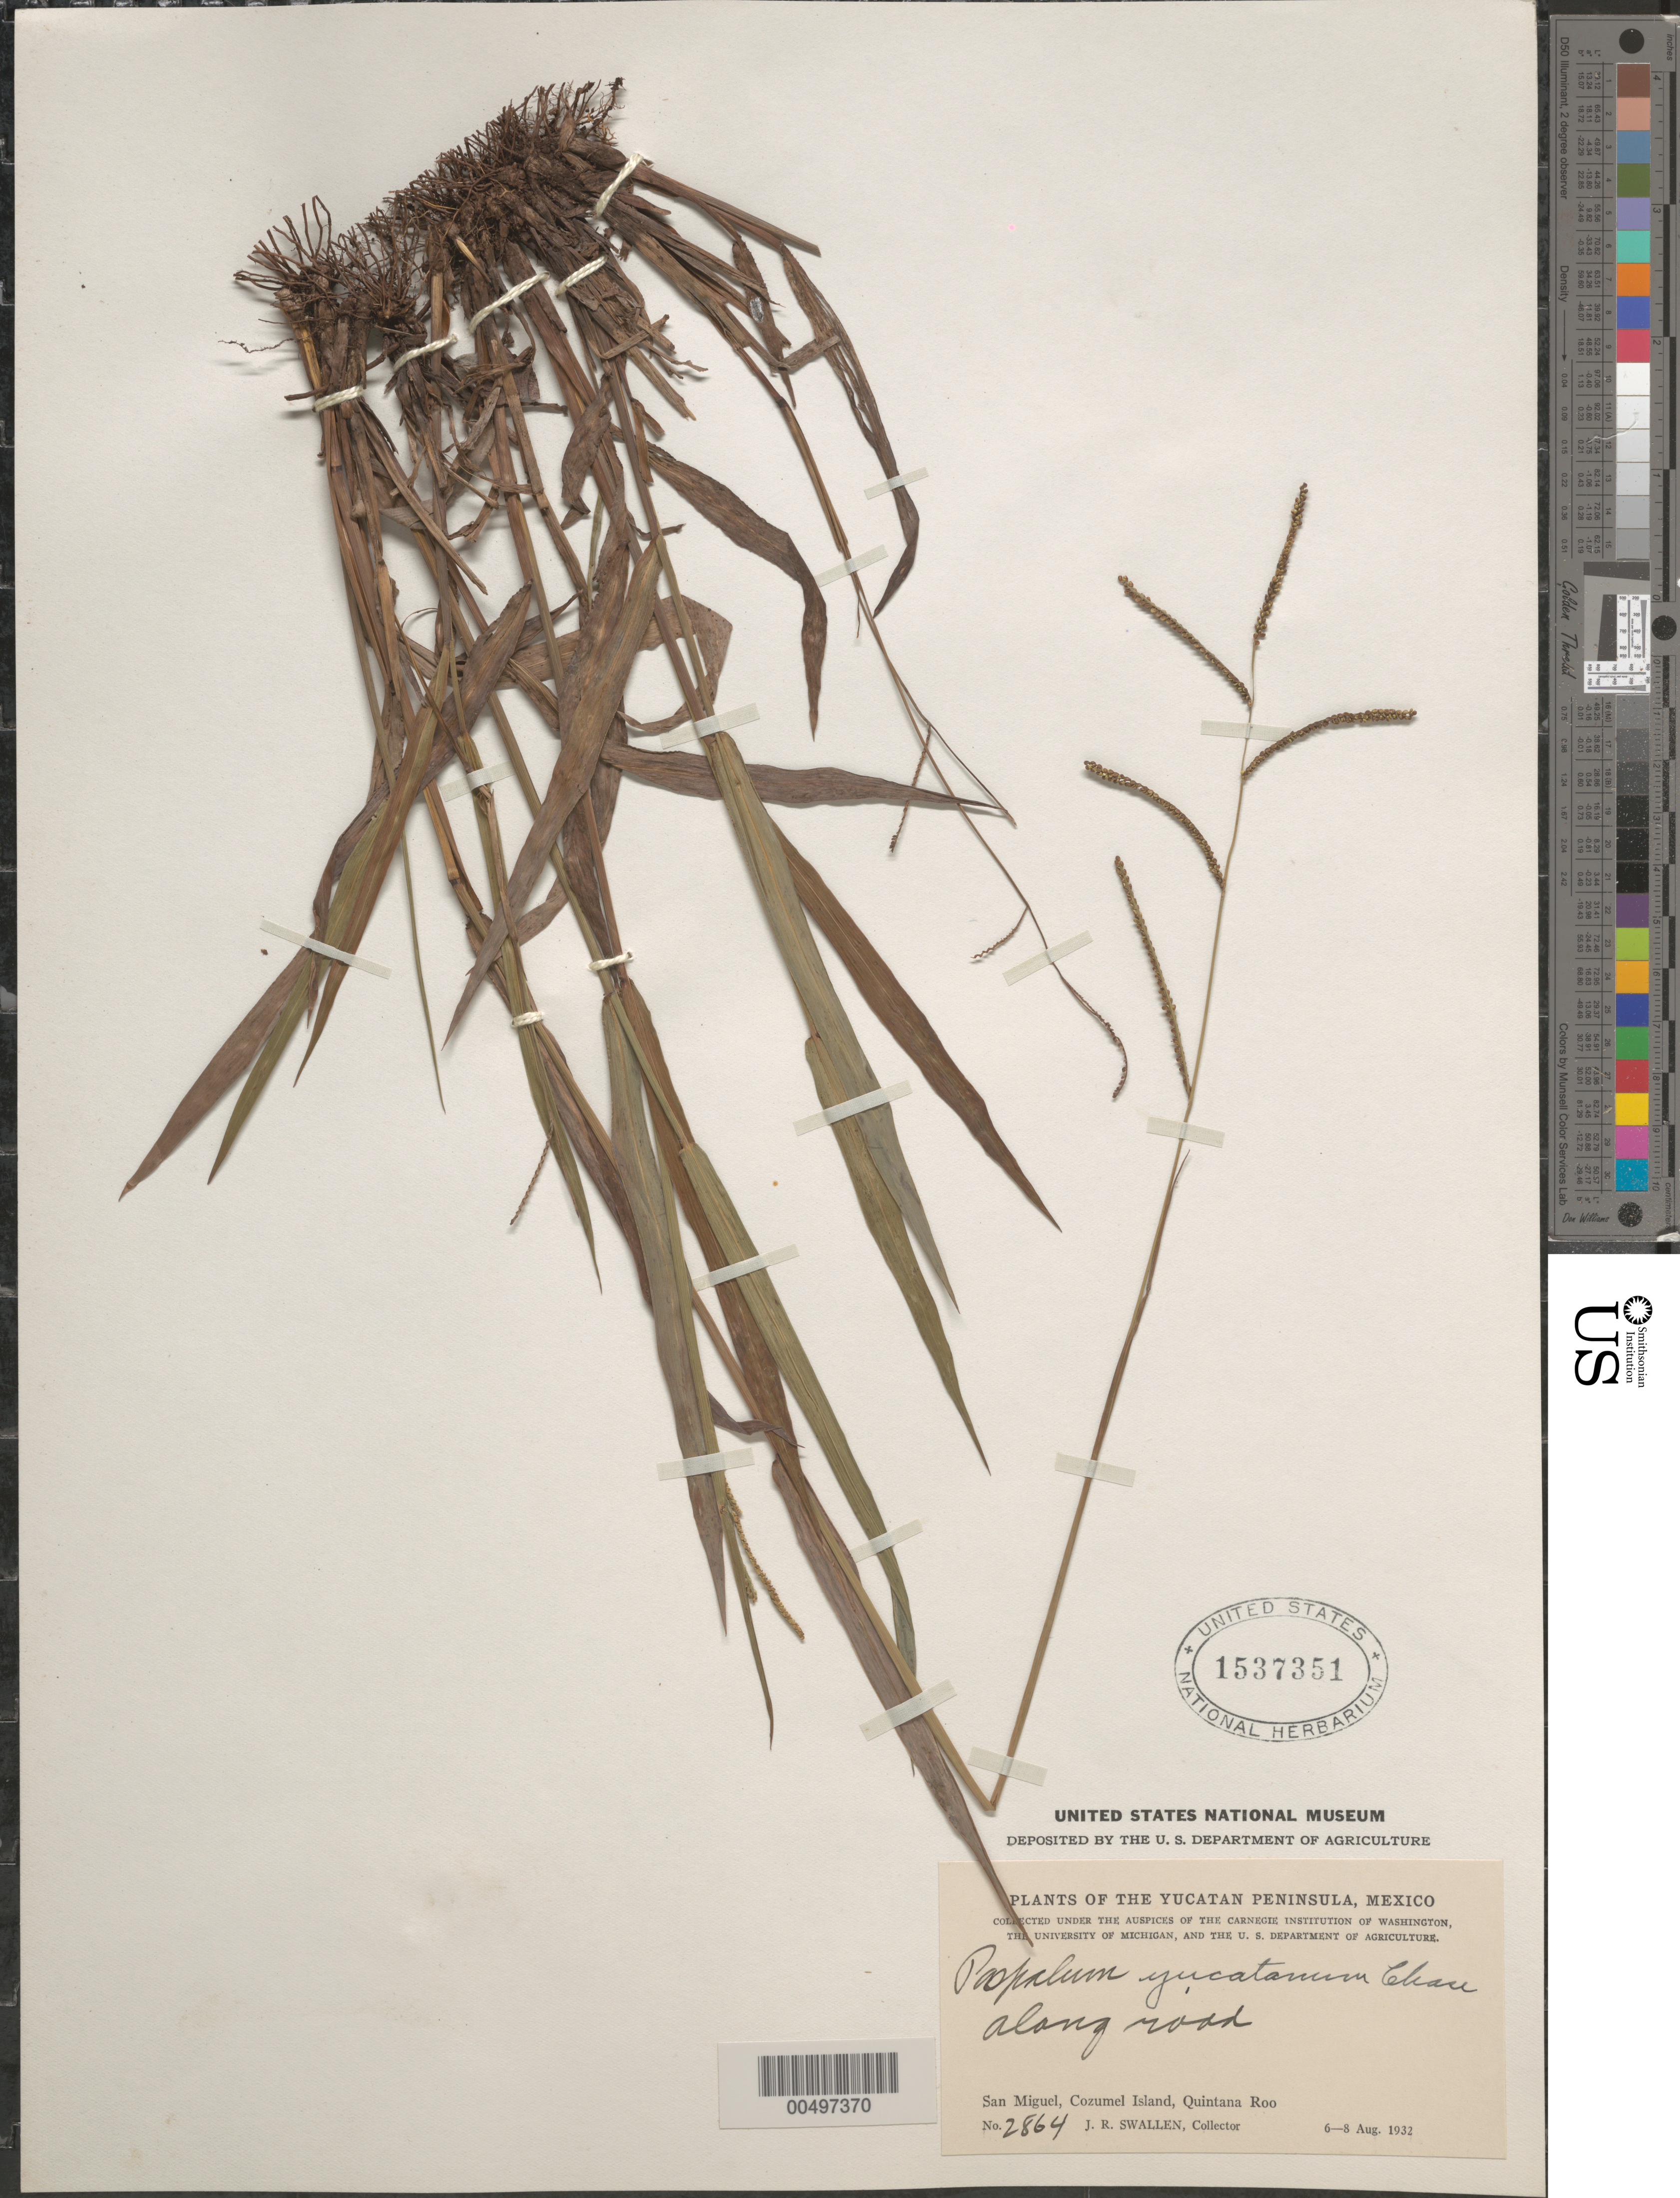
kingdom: Plantae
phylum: Tracheophyta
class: Liliopsida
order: Poales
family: Poaceae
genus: Paspalum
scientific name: Paspalum blodgettii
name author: Chapm.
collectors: J. R. Swallen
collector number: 2864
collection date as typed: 6 Aug 1932 to 8 Aug 1932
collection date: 1932-08-06/1932-08-08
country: Mexico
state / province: Quintana Roo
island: Cozumel Island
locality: Yucatan Peninsula, San Miguel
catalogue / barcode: US 1537351